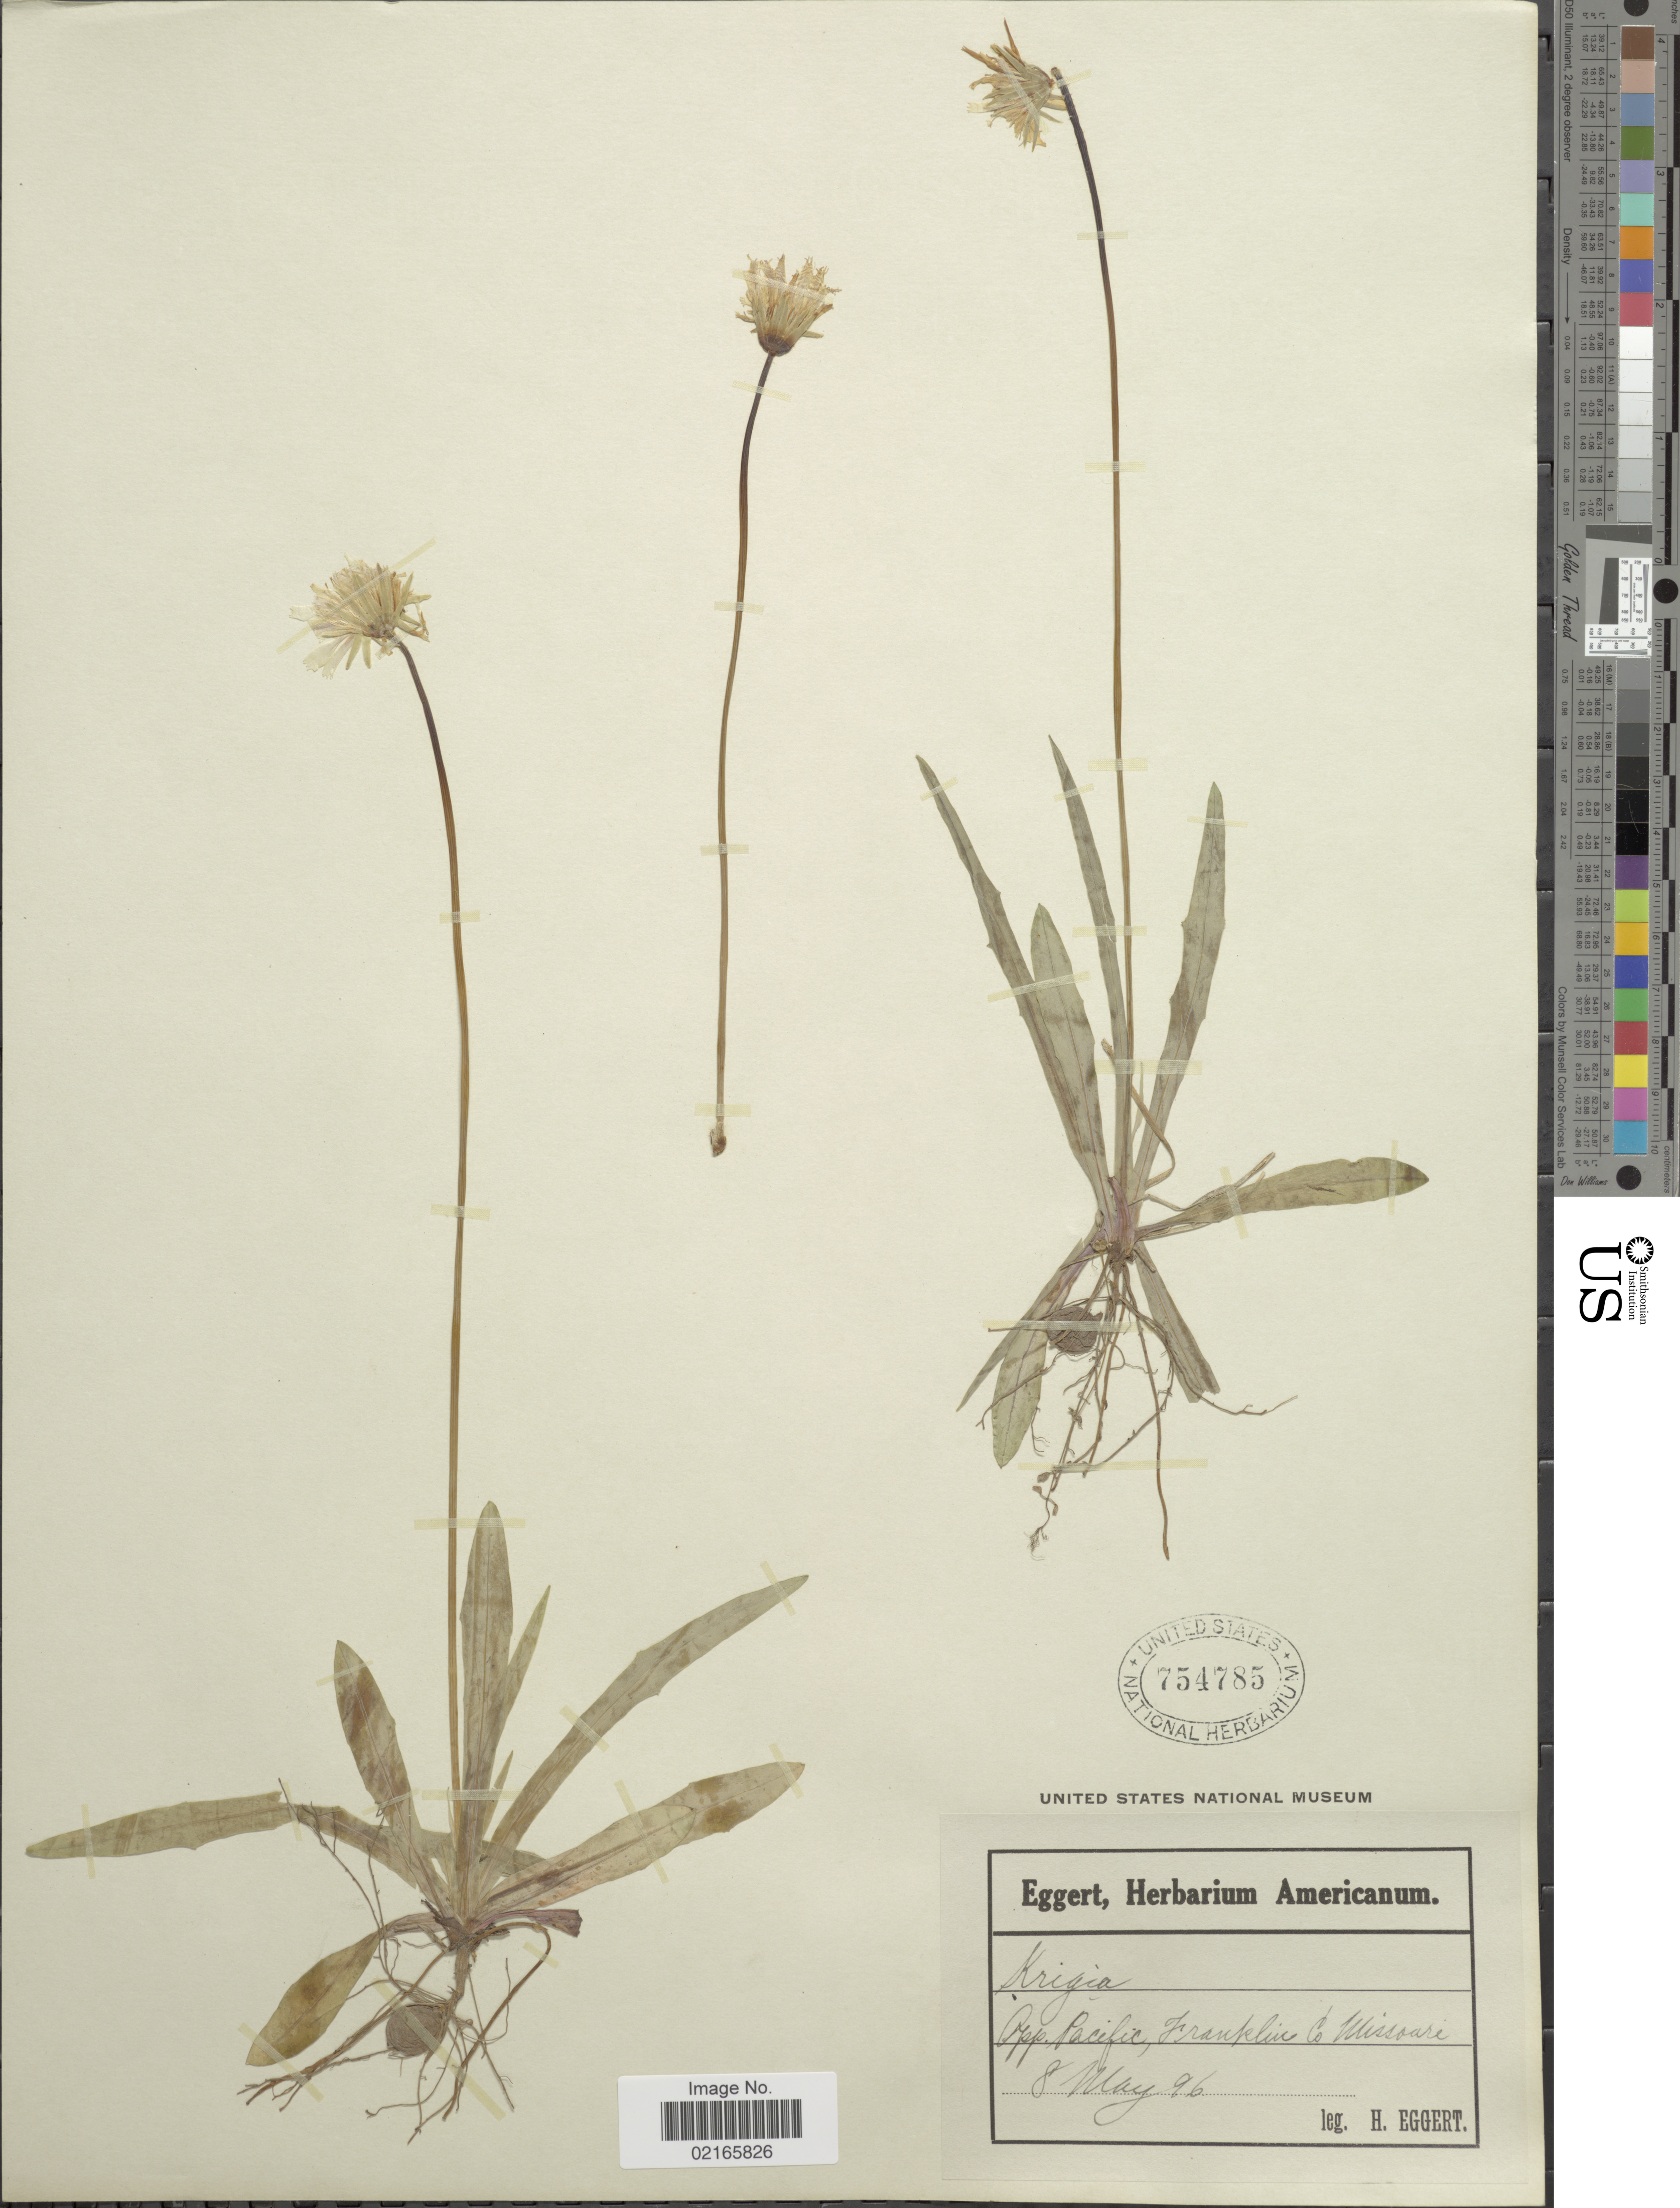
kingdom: Plantae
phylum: Tracheophyta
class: Magnoliopsida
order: Asterales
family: Asteraceae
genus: Krigia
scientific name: Krigia dandelion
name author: (L.) Nutt.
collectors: H. Eggert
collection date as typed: Transcribed d/m/y: 8/5/96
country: United States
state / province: Missouri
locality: App. Pacific, Franklin Co.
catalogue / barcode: US 754785